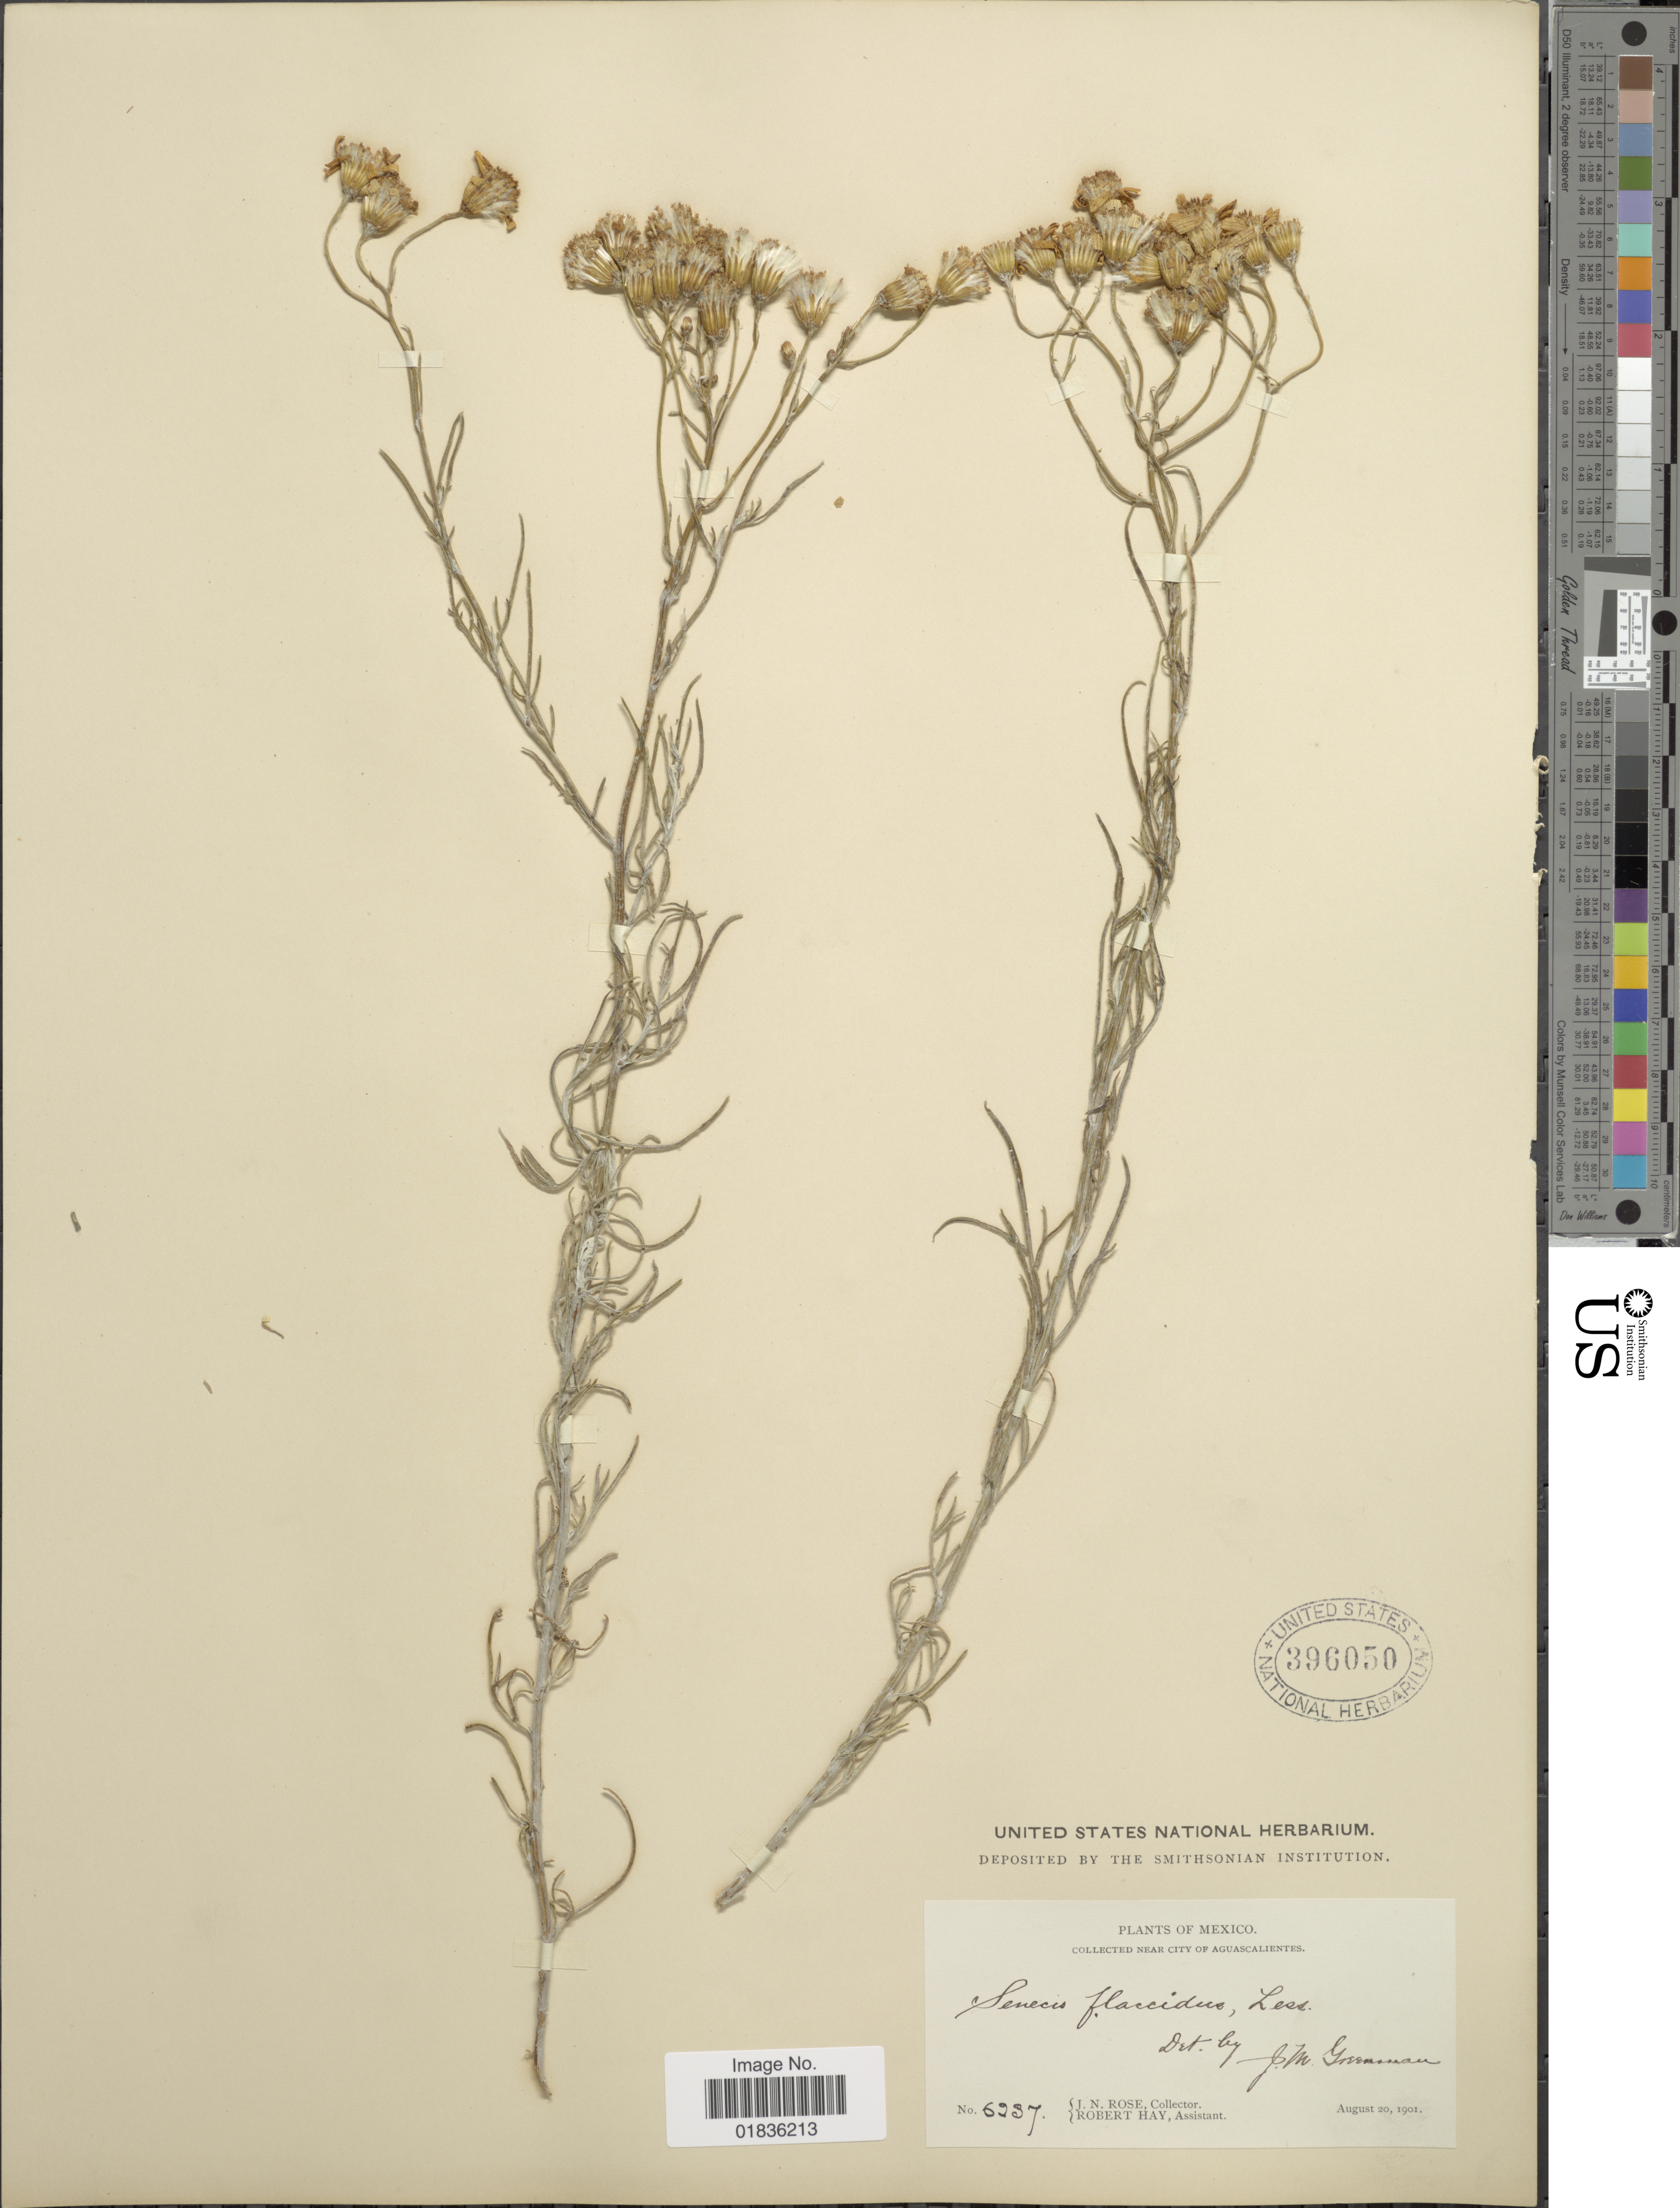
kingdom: Plantae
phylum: Tracheophyta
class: Magnoliopsida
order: Asterales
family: Asteraceae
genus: Senecio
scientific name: Senecio flaccidus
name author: Less.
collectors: J. N. Rose & R. Hay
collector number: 6237*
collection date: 1901-08-20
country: Mexico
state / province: Aguascalientes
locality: Near City of Aguascalientes.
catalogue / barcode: US 396050